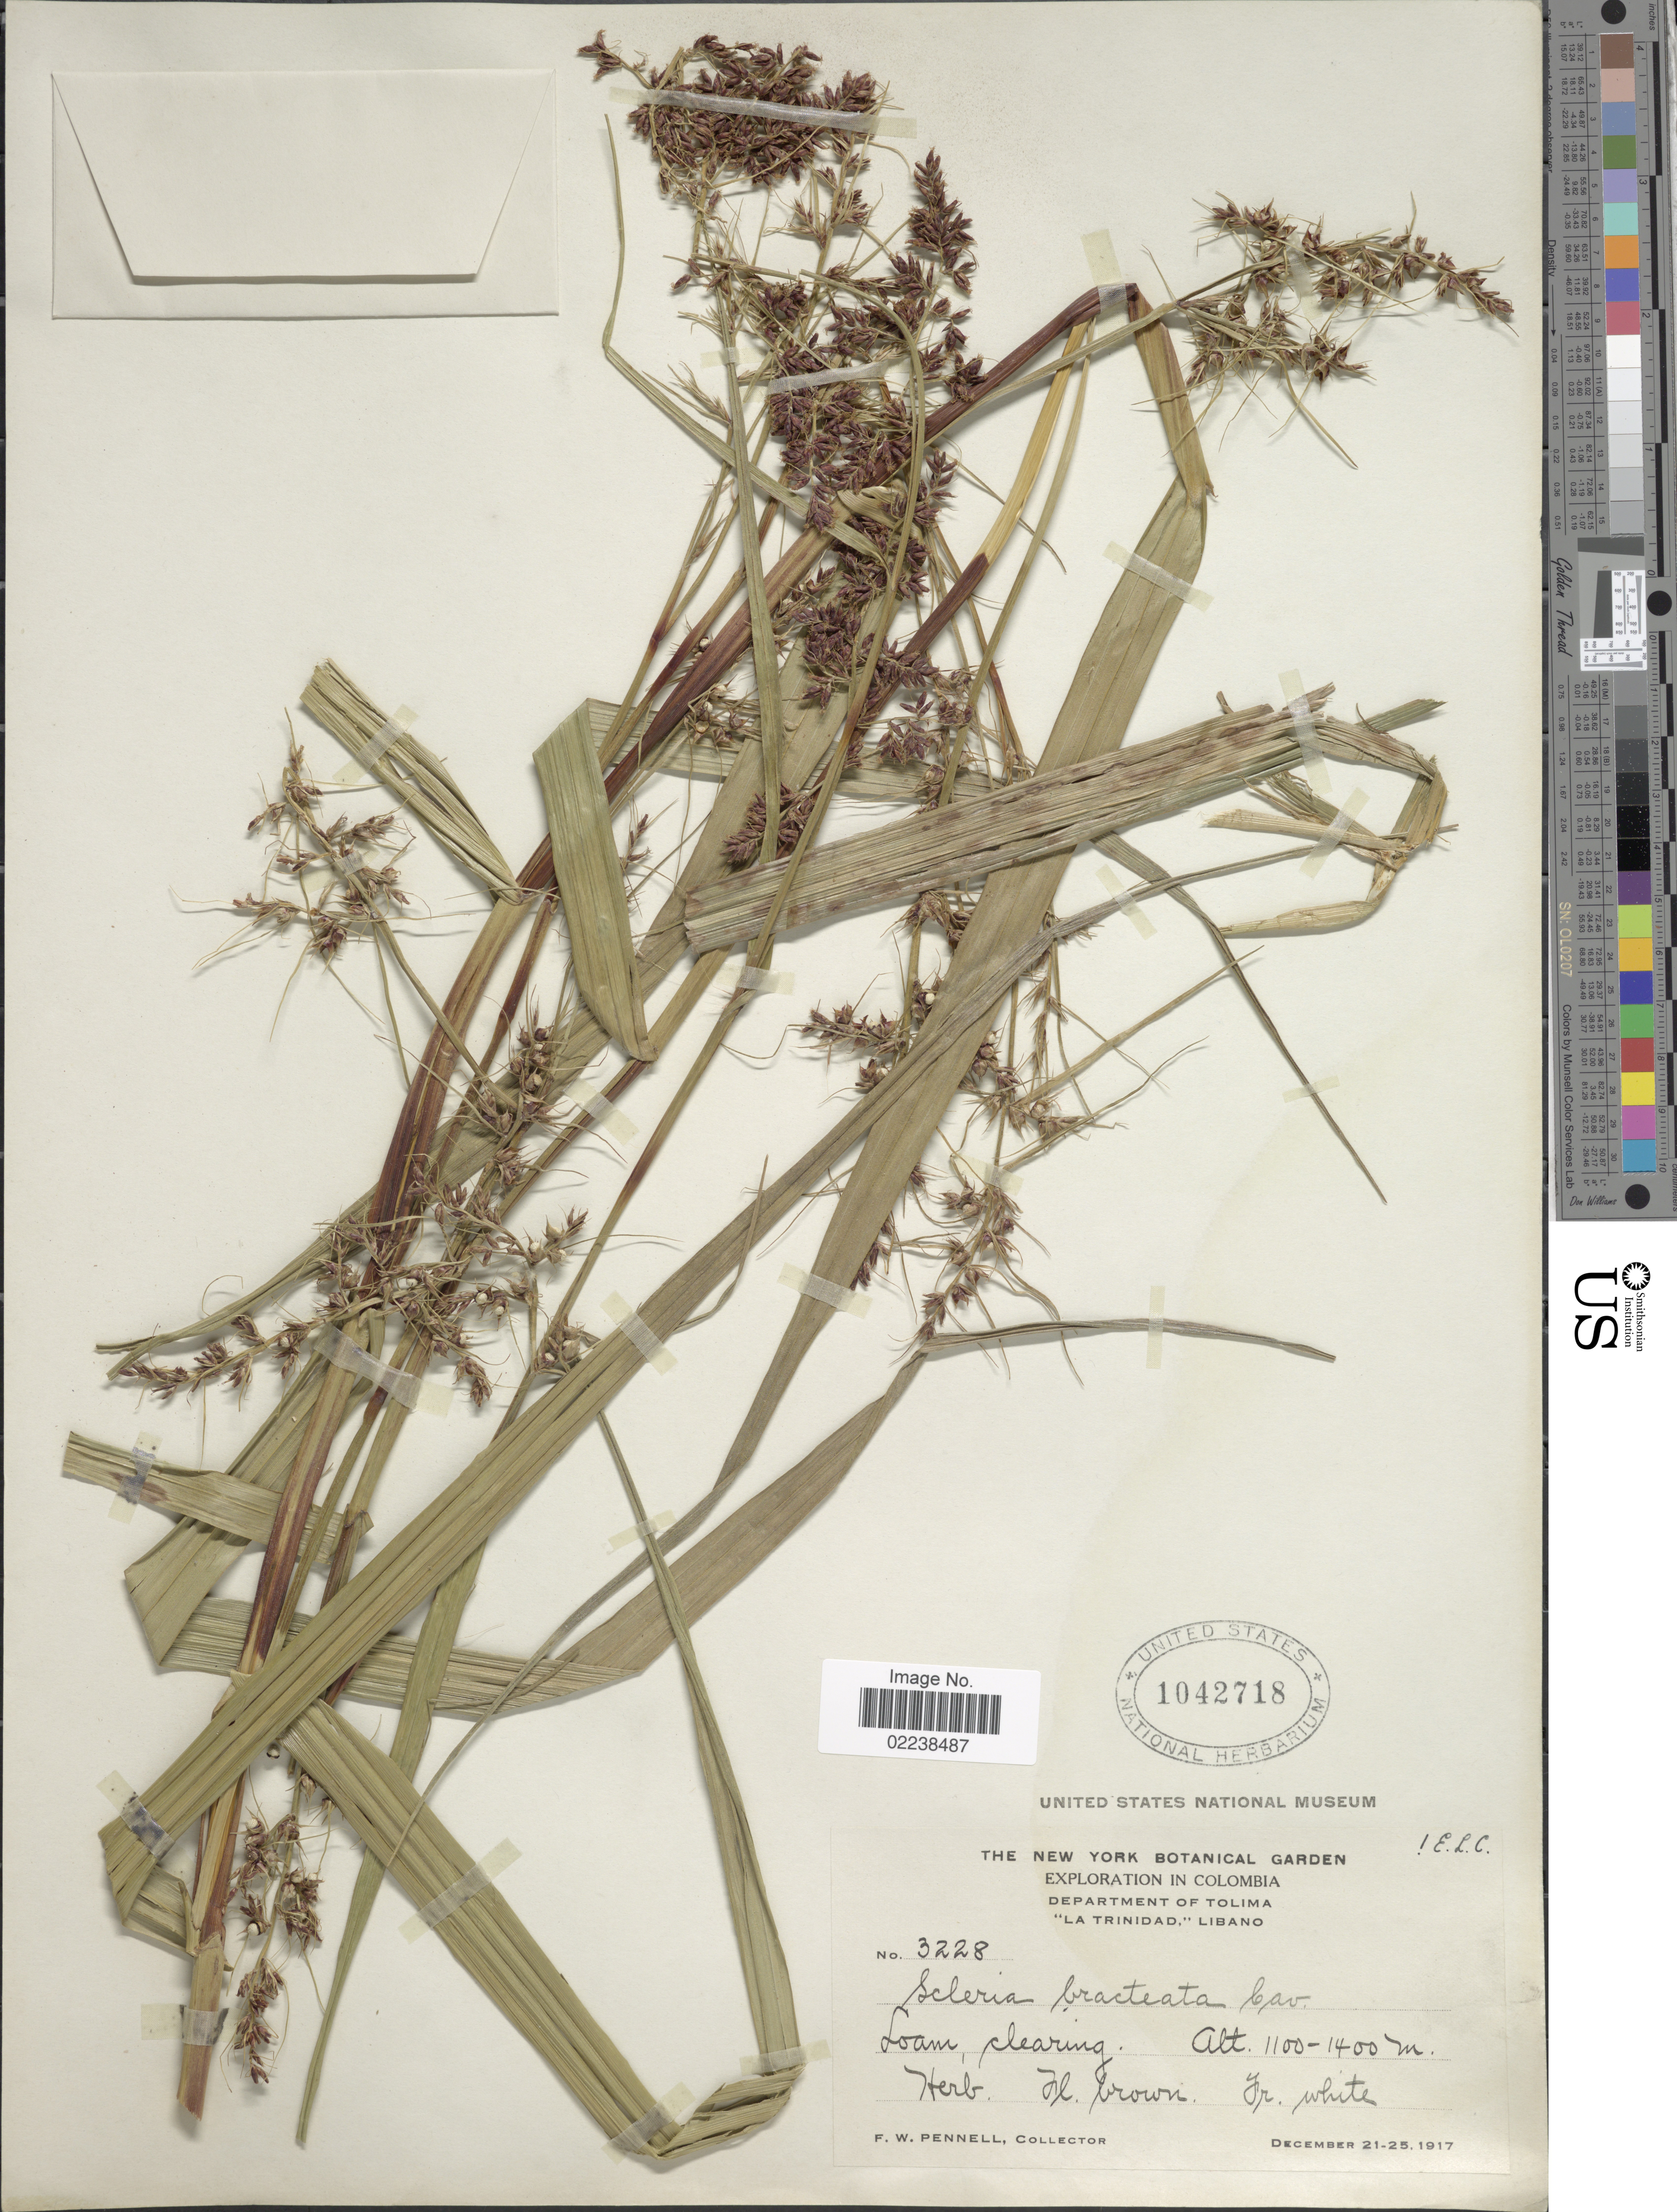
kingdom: Plantae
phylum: Tracheophyta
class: Liliopsida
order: Poales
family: Cyperaceae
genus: Scleria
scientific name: Scleria bracteata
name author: Cav.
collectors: F. W. Pennell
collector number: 3228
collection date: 1917-12-21/1917-12-25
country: Colombia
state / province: Tolima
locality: La Trinidad,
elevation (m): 1100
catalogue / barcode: US 1042718